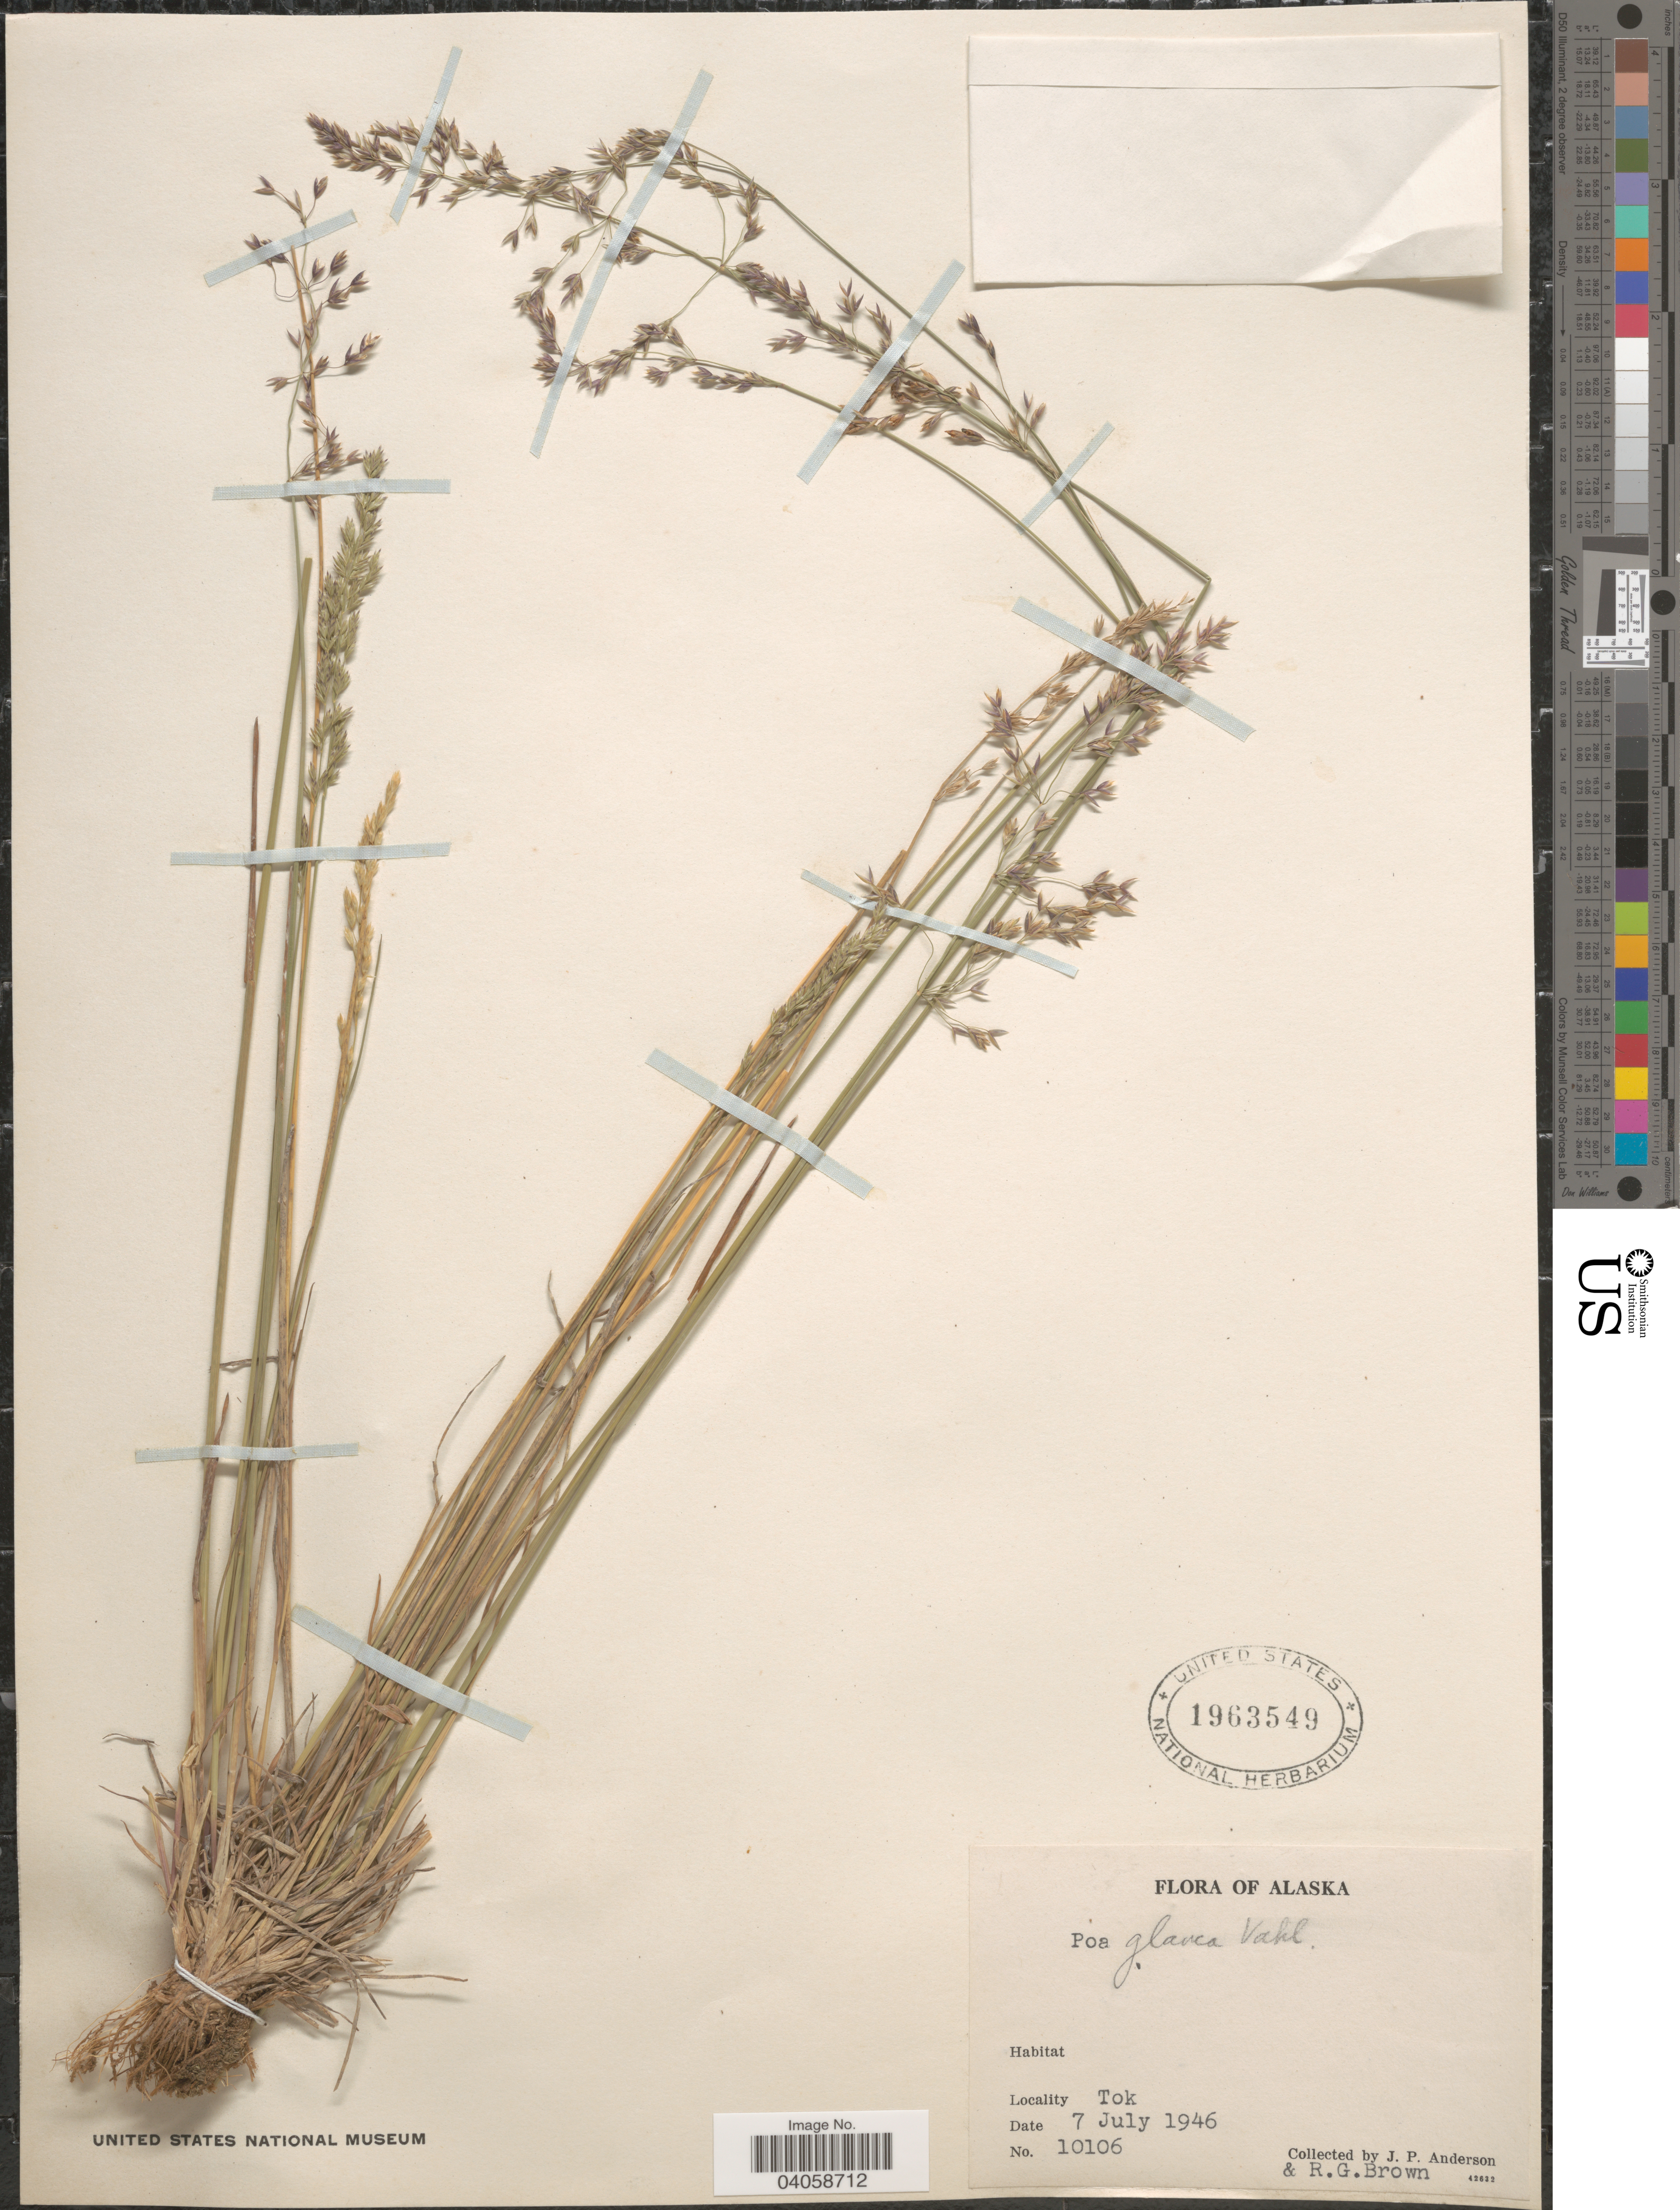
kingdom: Plantae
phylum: Tracheophyta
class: Liliopsida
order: Poales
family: Poaceae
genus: Poa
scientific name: Poa glauca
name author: Vahl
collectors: J. P. Anderson & R. G. Brown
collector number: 10106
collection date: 1946-07-07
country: United States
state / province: Alaska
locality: Tok.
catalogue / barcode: US 1963549